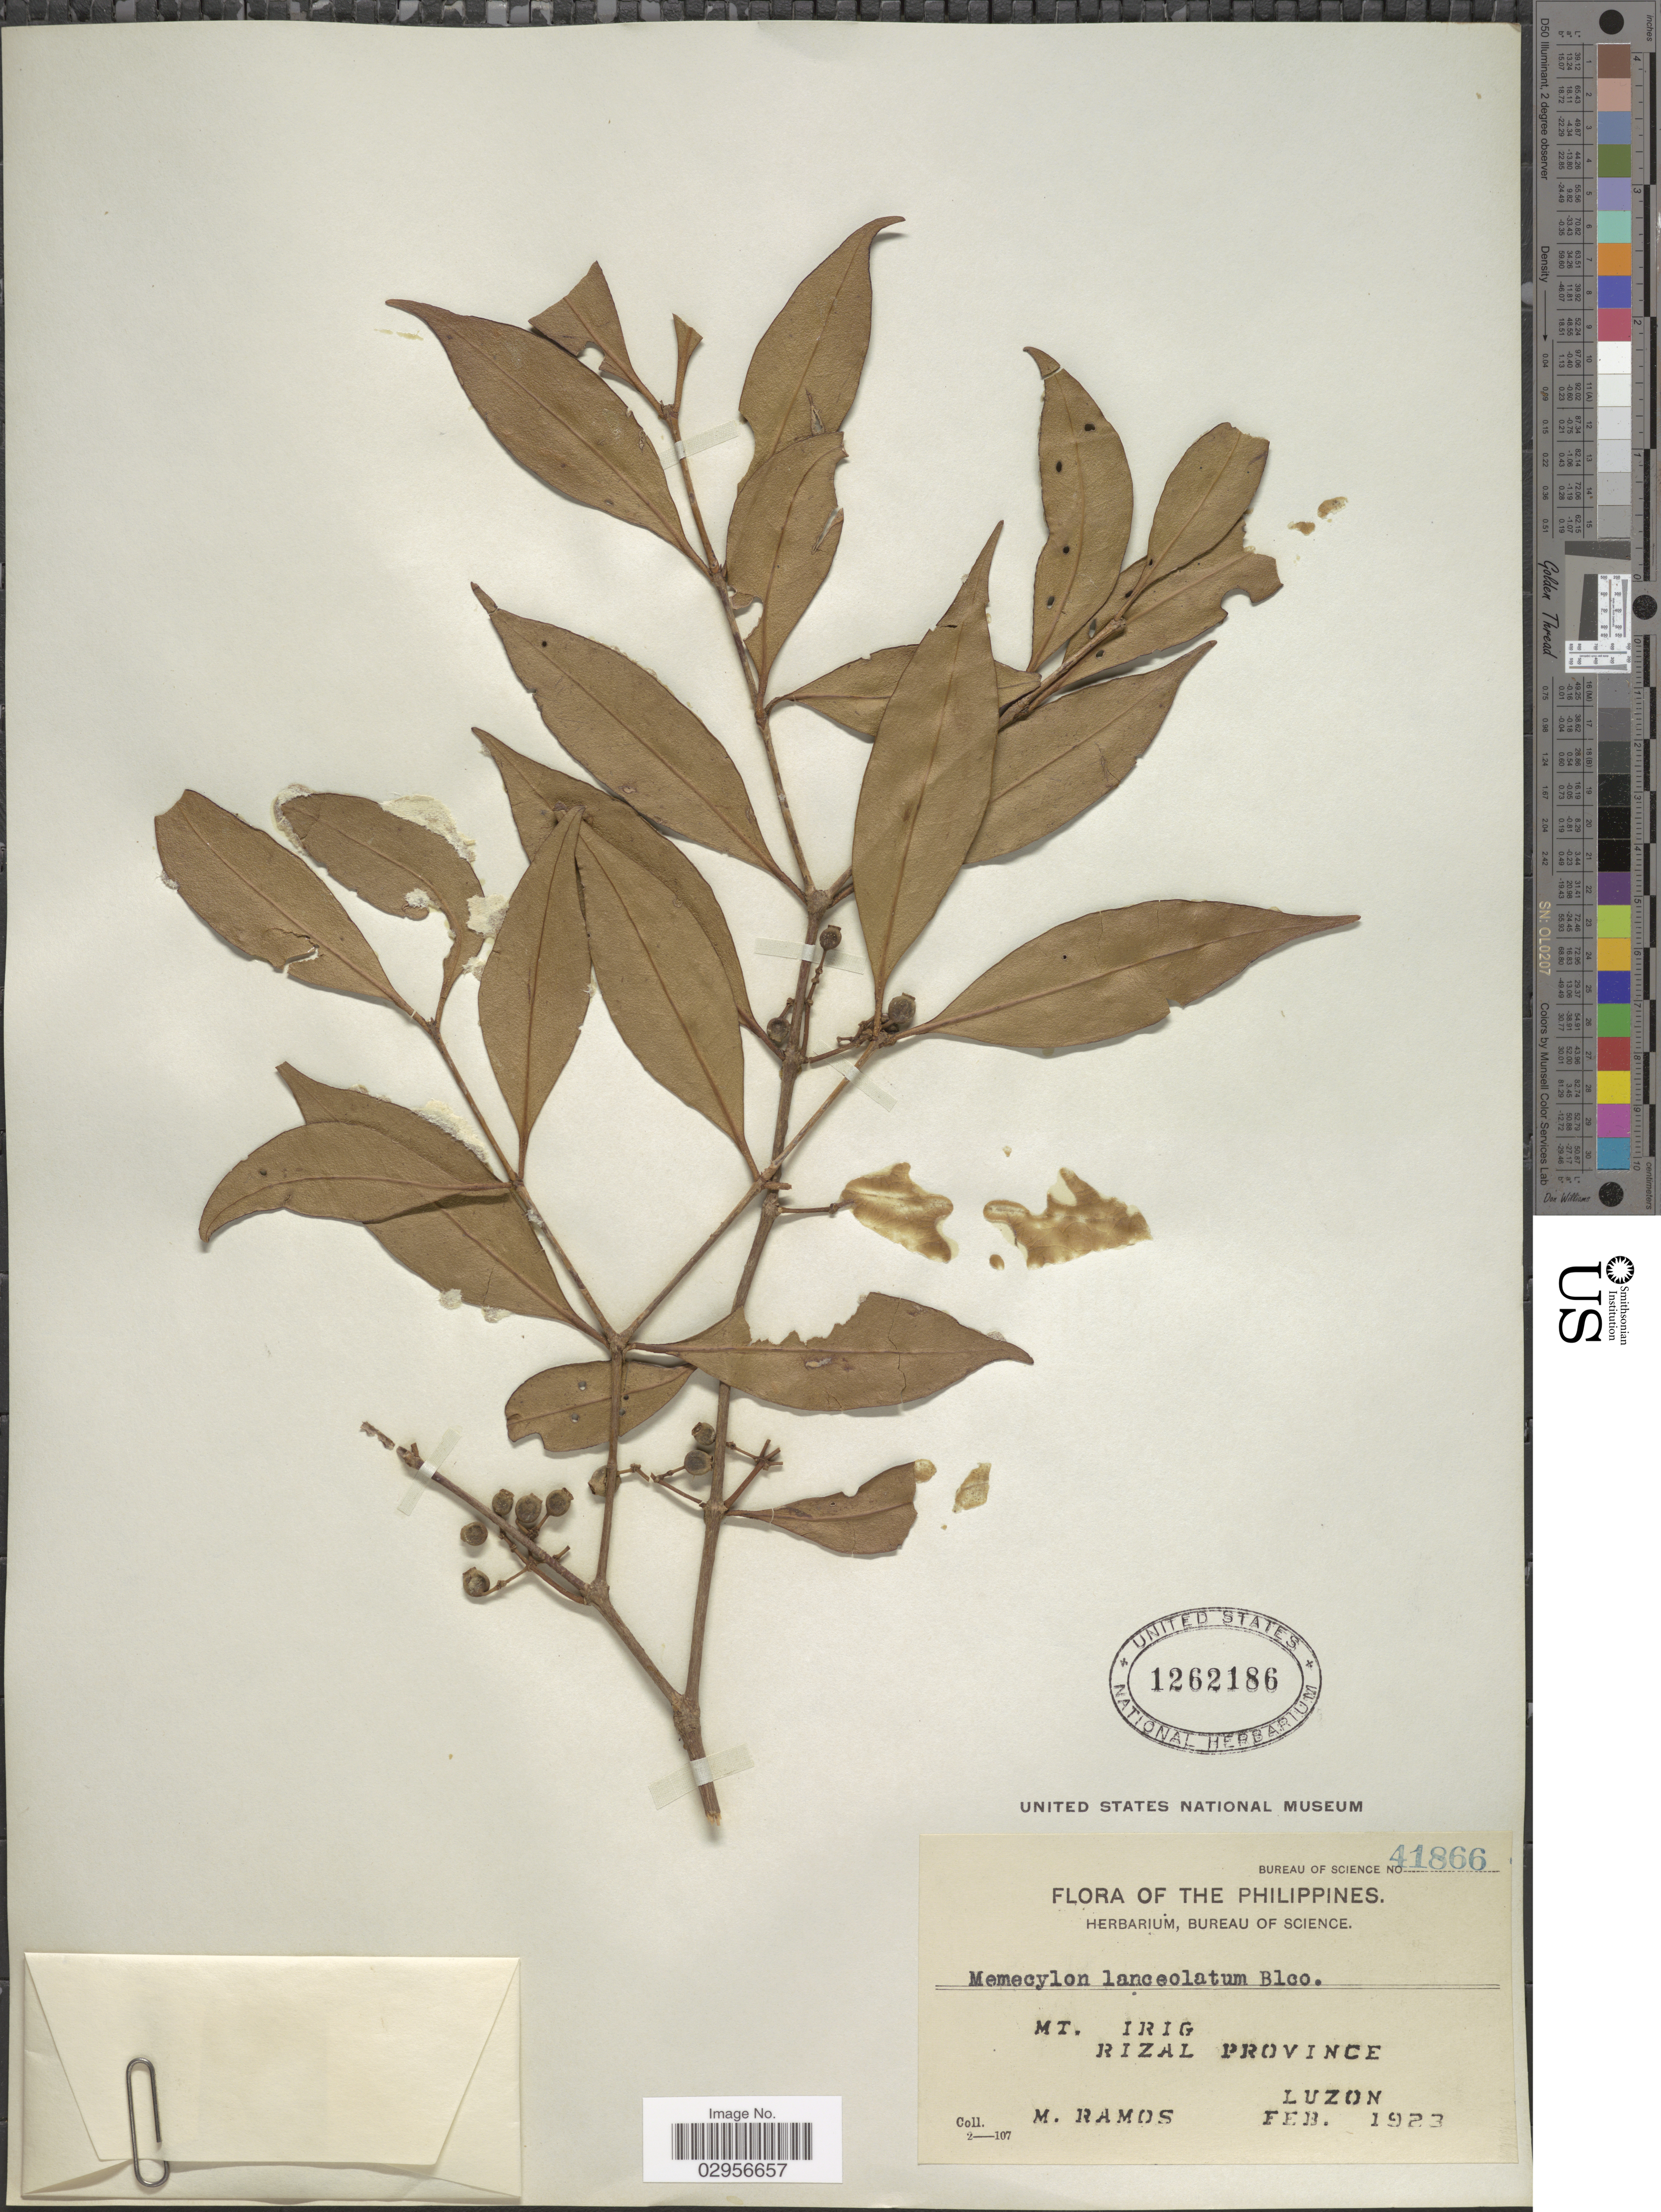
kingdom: Plantae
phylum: Tracheophyta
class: Magnoliopsida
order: Myrtales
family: Melastomataceae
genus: Memecylon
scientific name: Memecylon lanceolatum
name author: Blanco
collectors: M. Ramos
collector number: Bureau of Science 41866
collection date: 1923-02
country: Philippines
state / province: Calabarzon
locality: Mt. Irig, Rizal Province, Luzon.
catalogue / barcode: US 1262186